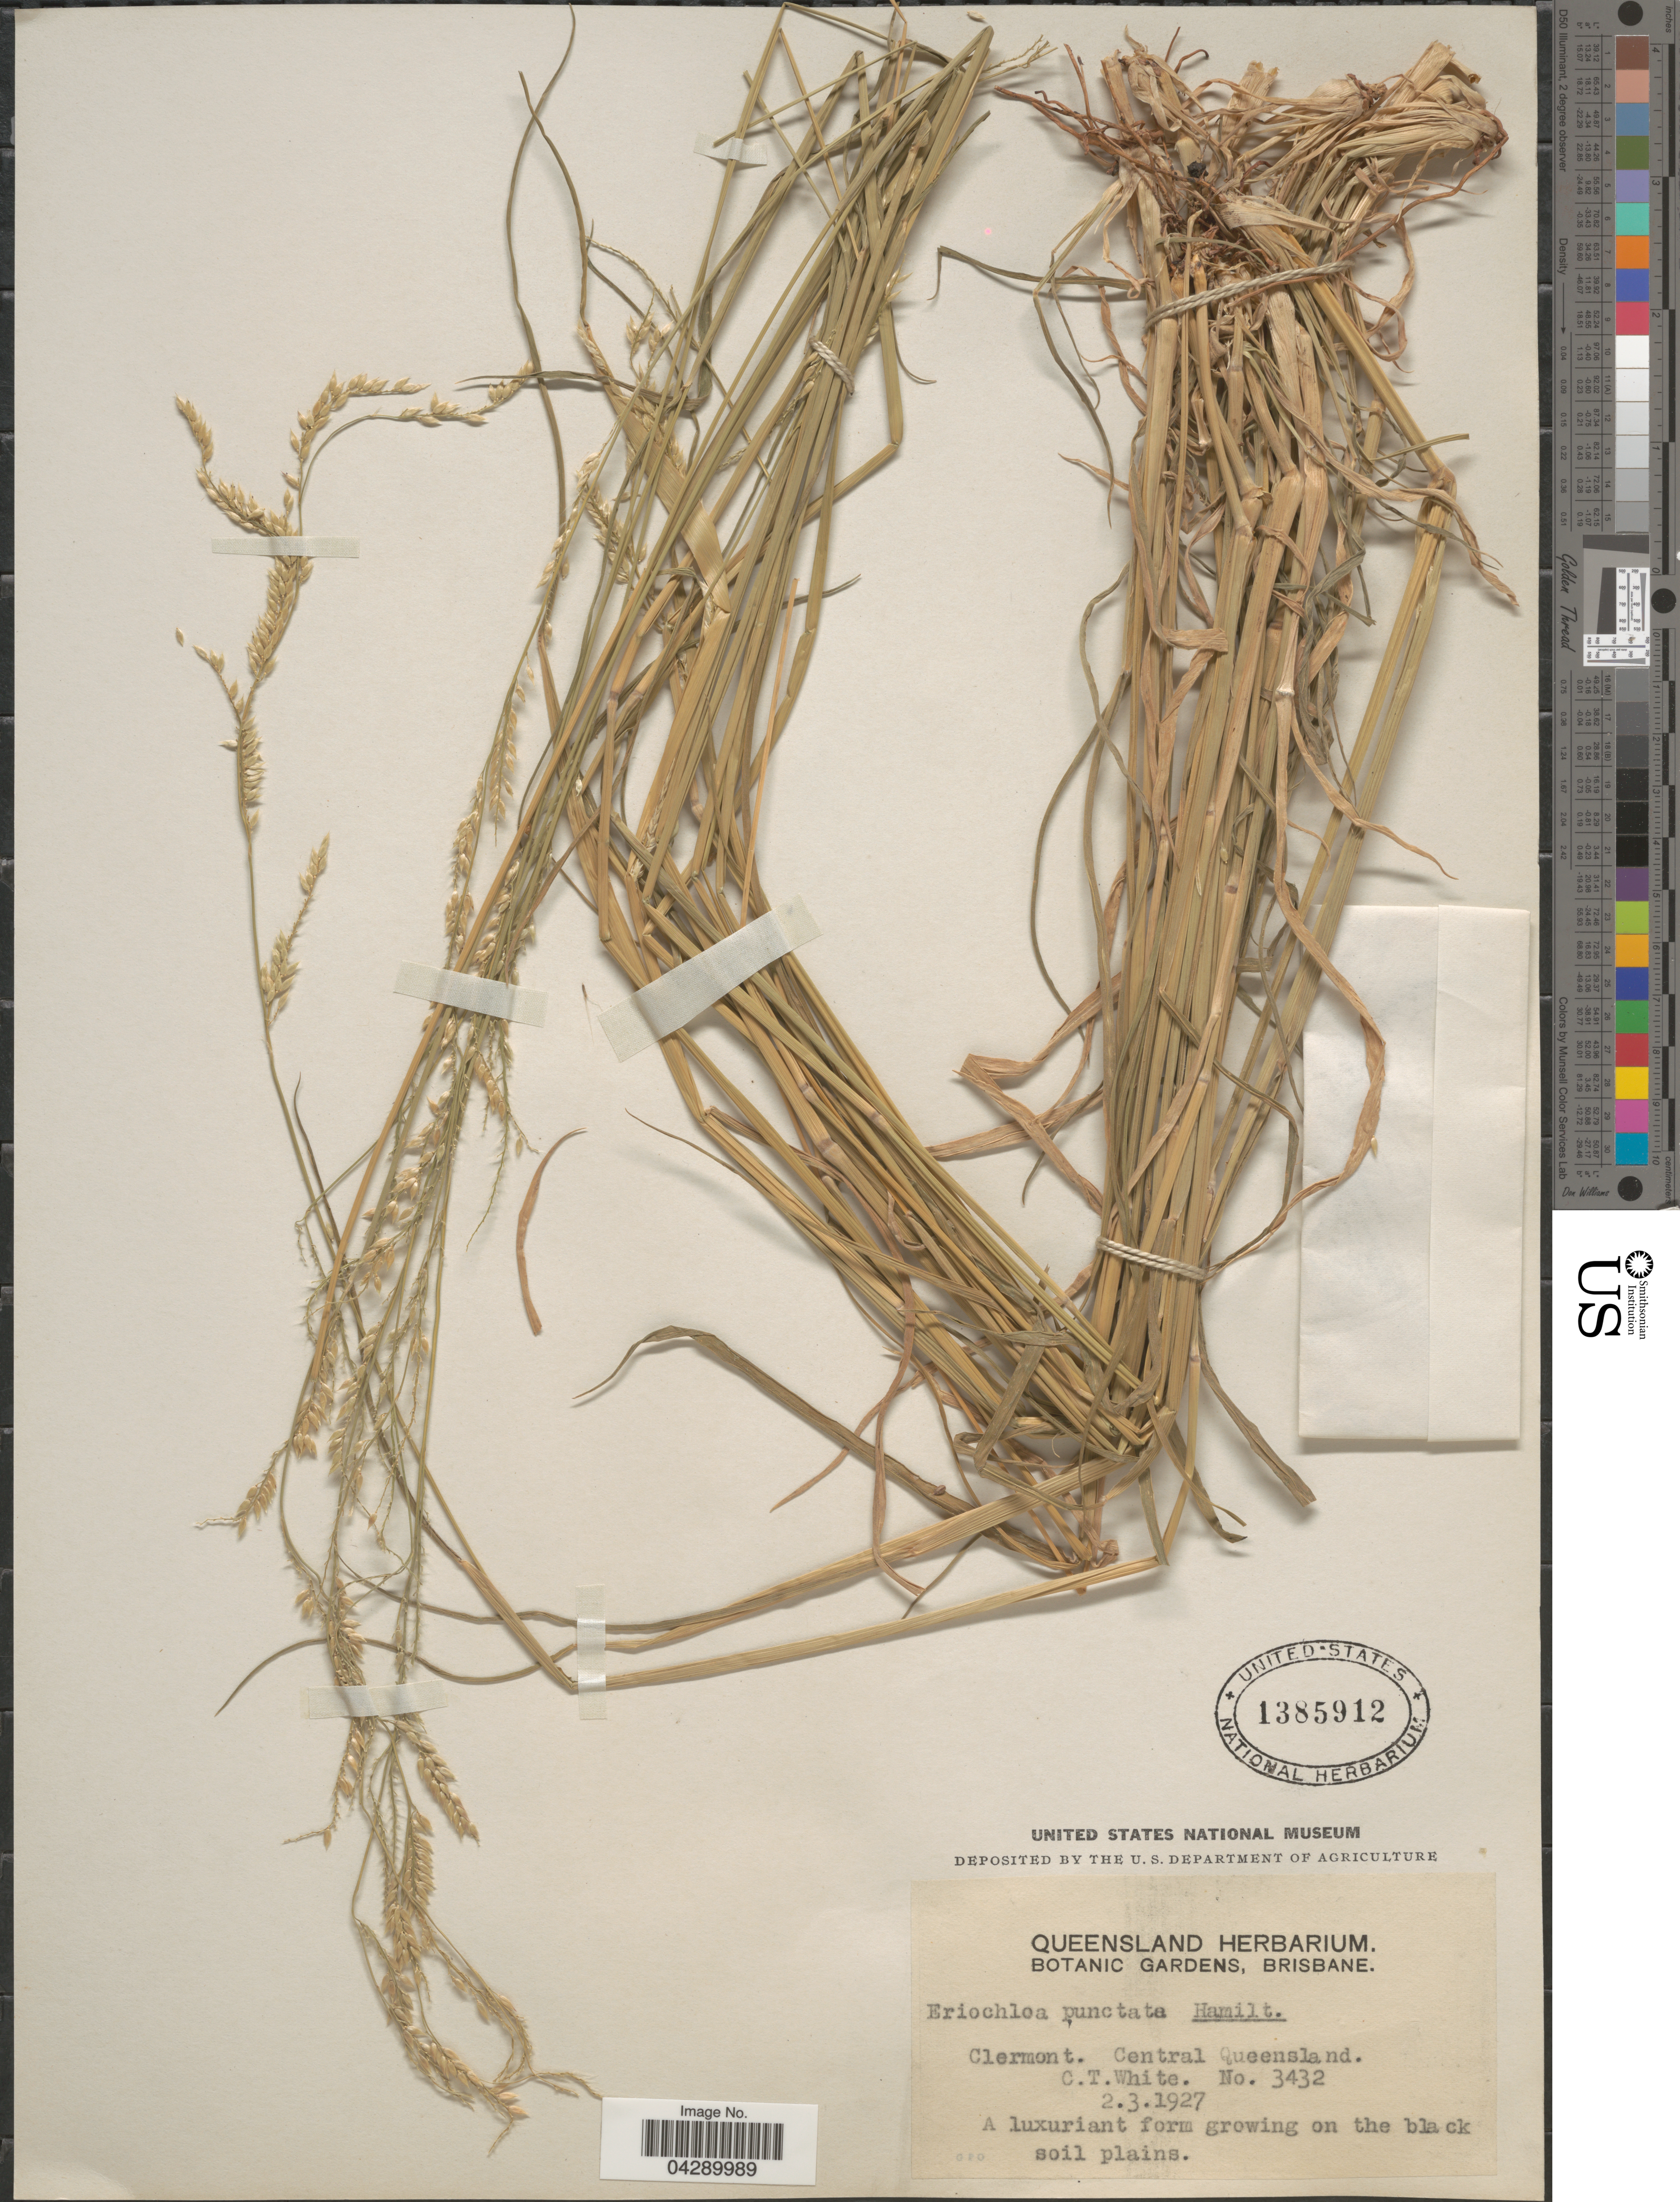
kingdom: Plantae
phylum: Tracheophyta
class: Liliopsida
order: Poales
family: Poaceae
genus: Eriochloa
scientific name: Eriochloa punctata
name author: (L.) Desv. ex Ham.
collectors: C. T. White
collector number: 3432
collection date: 1927-03-02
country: Australia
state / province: Queensland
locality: Clermont. Central Queensland.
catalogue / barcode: US 1385912